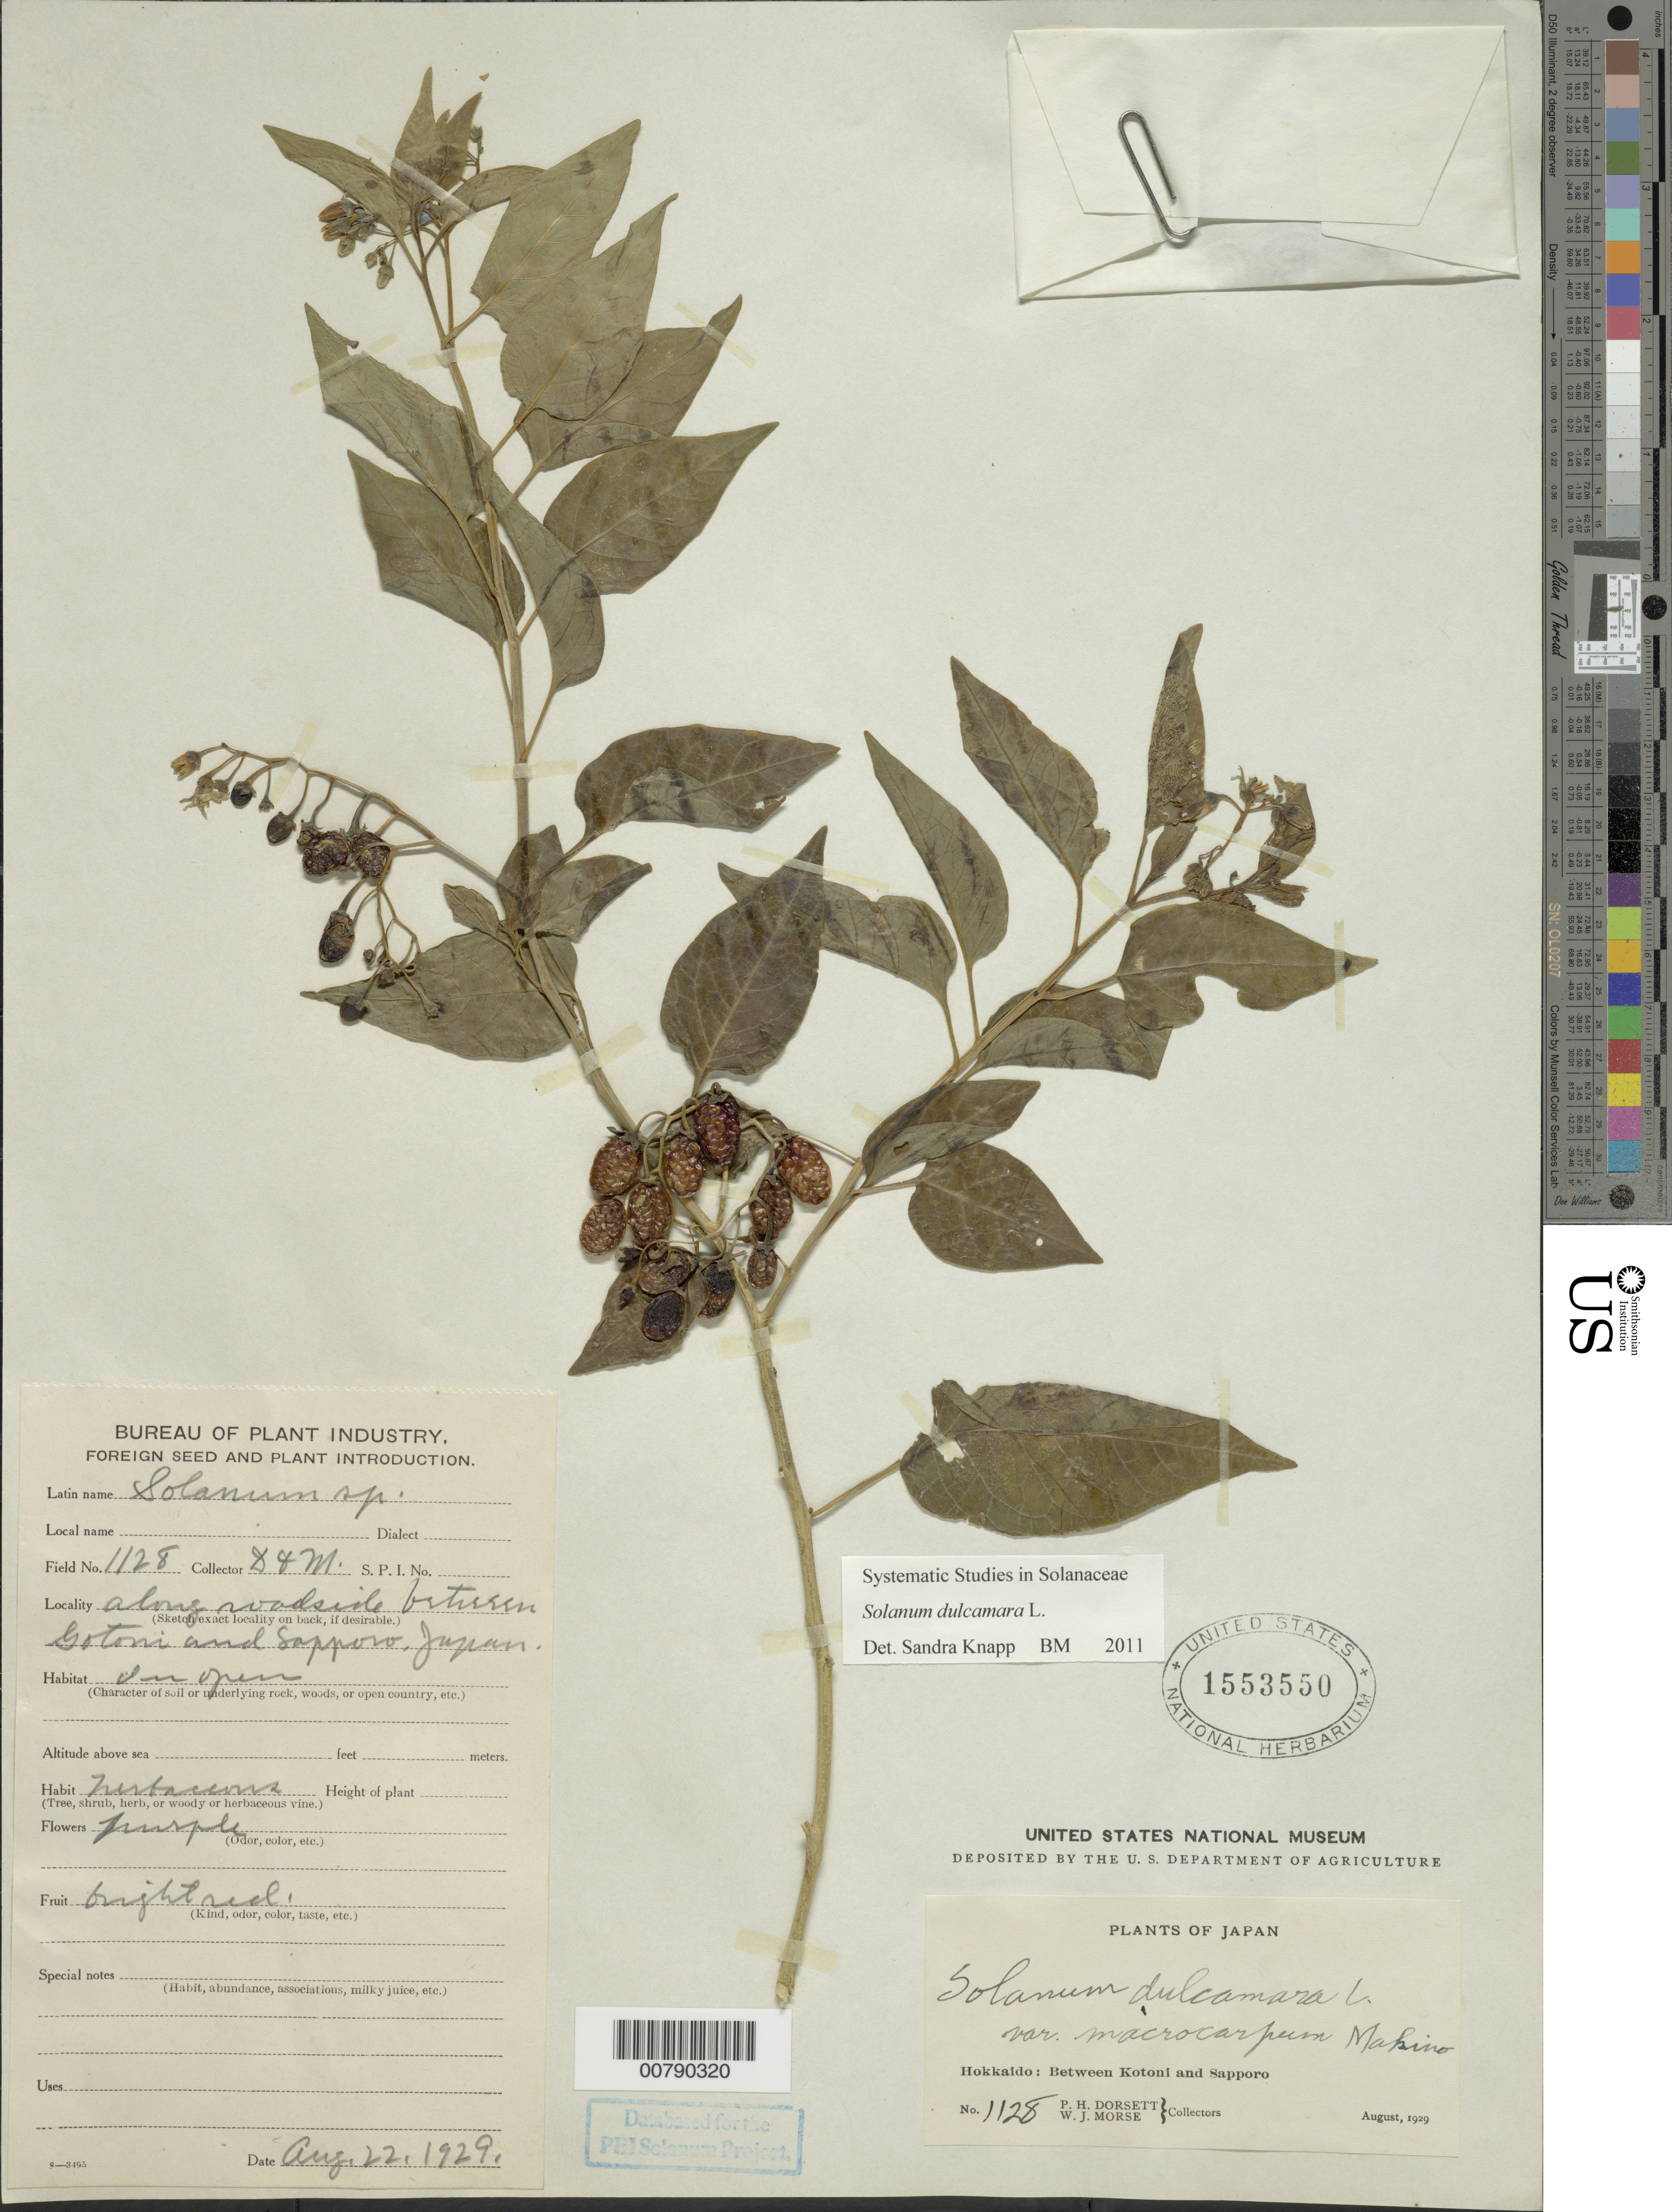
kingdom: Plantae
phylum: Tracheophyta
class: Magnoliopsida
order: Solanales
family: Solanaceae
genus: Solanum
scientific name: Solanum dulcamara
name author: L.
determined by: Knapp, S. D.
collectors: R. Dorsett & W. J. Morse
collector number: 1128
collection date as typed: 22 Aug 1929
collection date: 1929-08-22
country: Japan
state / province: Hokkaido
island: Hokkaido I.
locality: between Kotoni and Sapporo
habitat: in open, along roadsides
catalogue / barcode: US 1553550